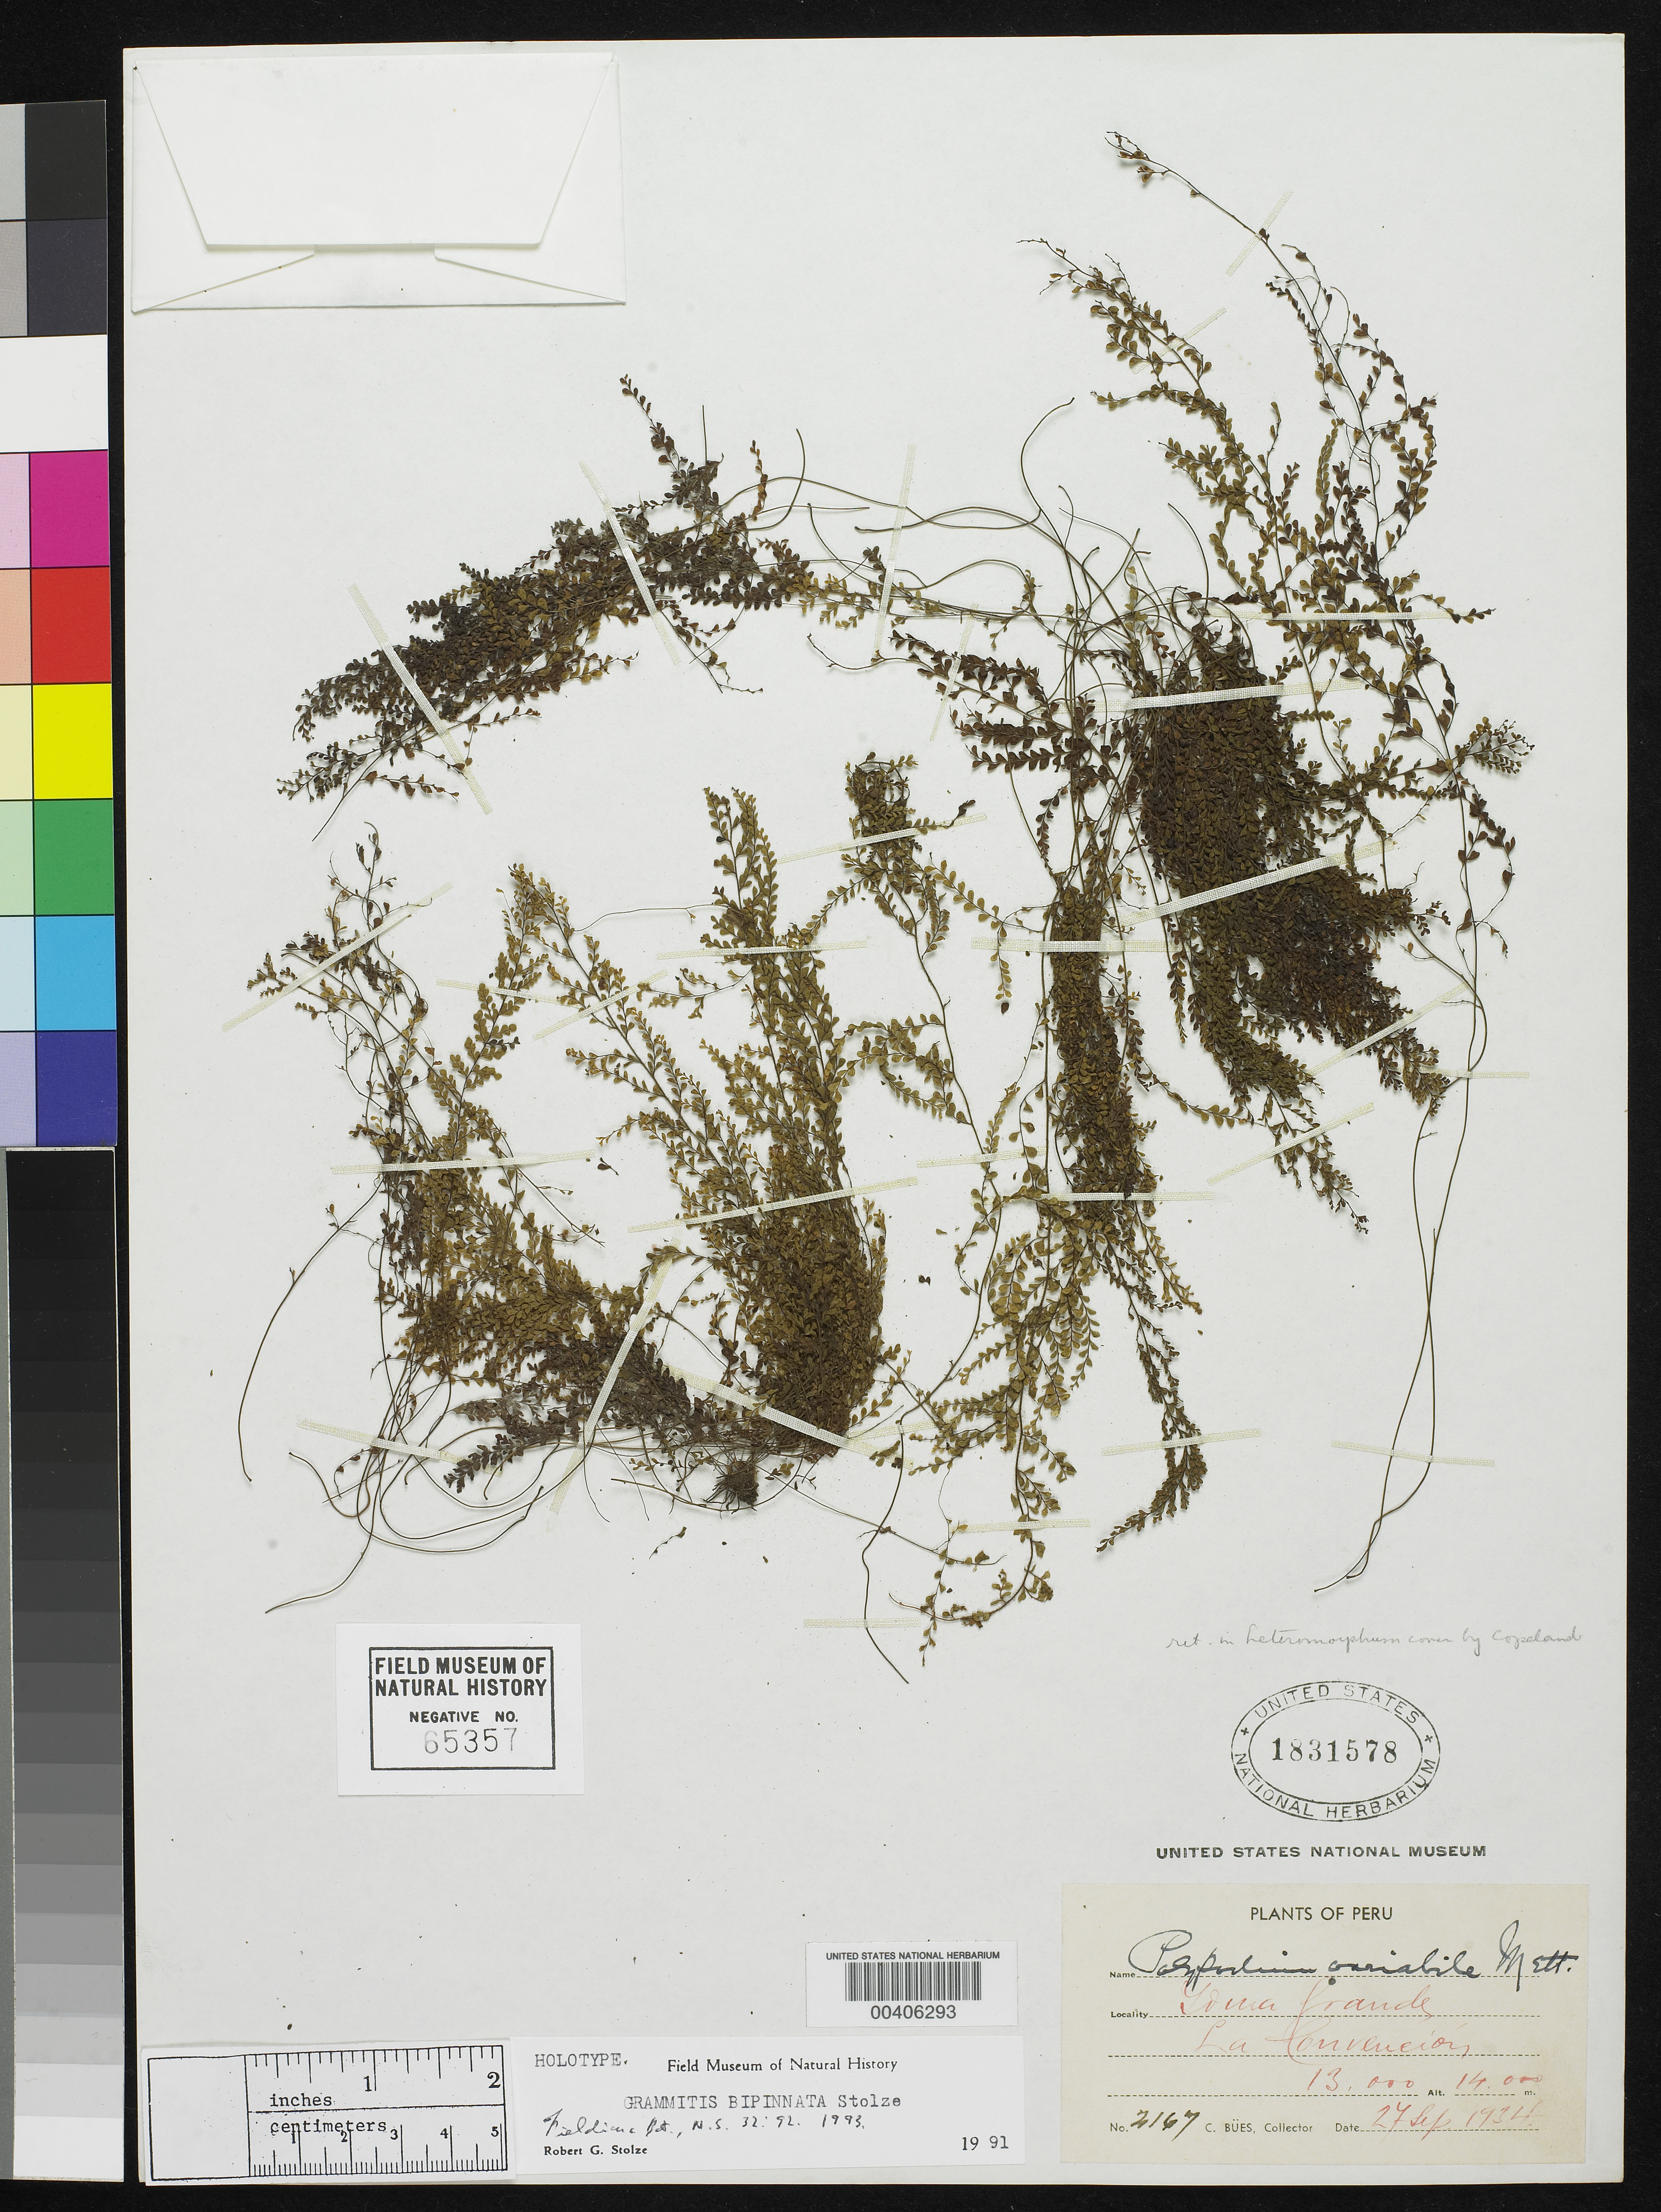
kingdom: Plantae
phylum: Tracheophyta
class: Polypodiopsida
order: Polypodiales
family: Polypodiaceae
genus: Grammitis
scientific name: Grammitis bipinnata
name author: Stolze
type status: Holotype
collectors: C. Bues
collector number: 2167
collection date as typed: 27 Sep 1934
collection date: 1934-09-27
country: Peru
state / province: Cusco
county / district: La Convención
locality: Loma Grande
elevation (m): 3962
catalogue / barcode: US 1831578